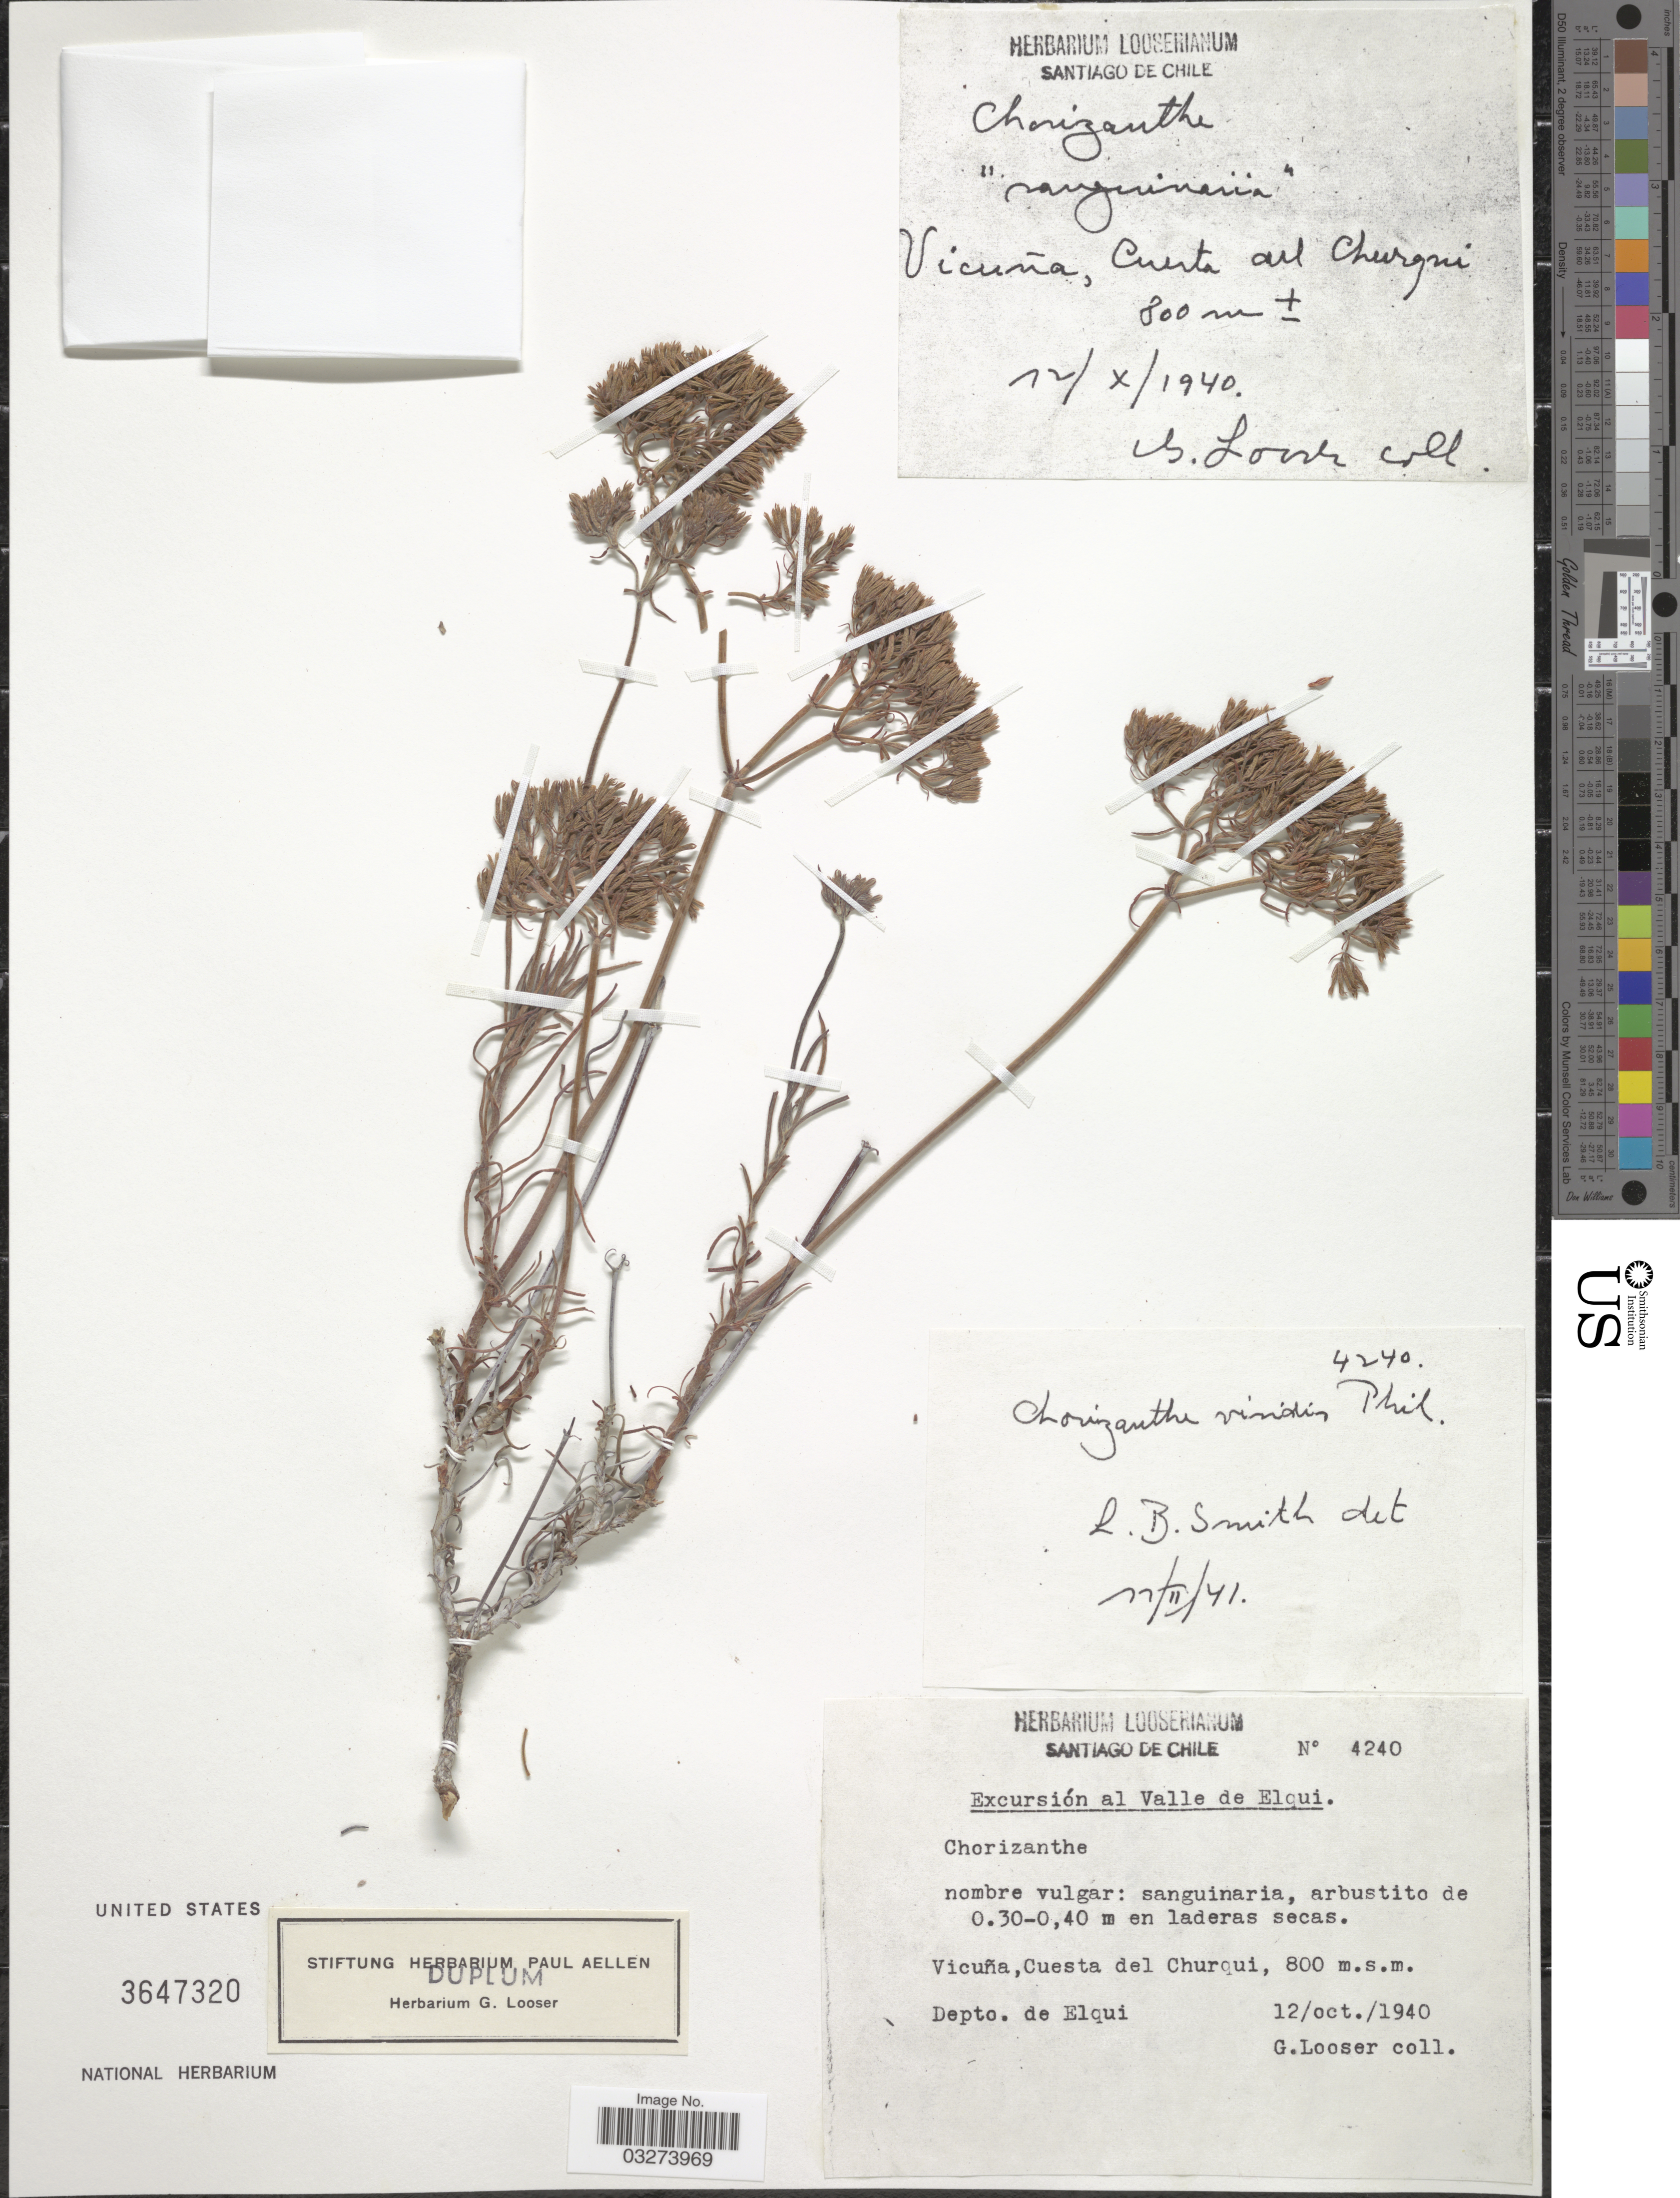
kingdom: Plantae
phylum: Tracheophyta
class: Magnoliopsida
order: Caryophyllales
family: Polygonaceae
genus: Chorizanthe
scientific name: Chorizanthe viridis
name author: Phil.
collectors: G. Looser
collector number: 4240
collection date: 1940-10-12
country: Chile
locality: Vicuña, Cuesta del Churqui. Depto. de Elqui.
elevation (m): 800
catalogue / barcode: US 3647320